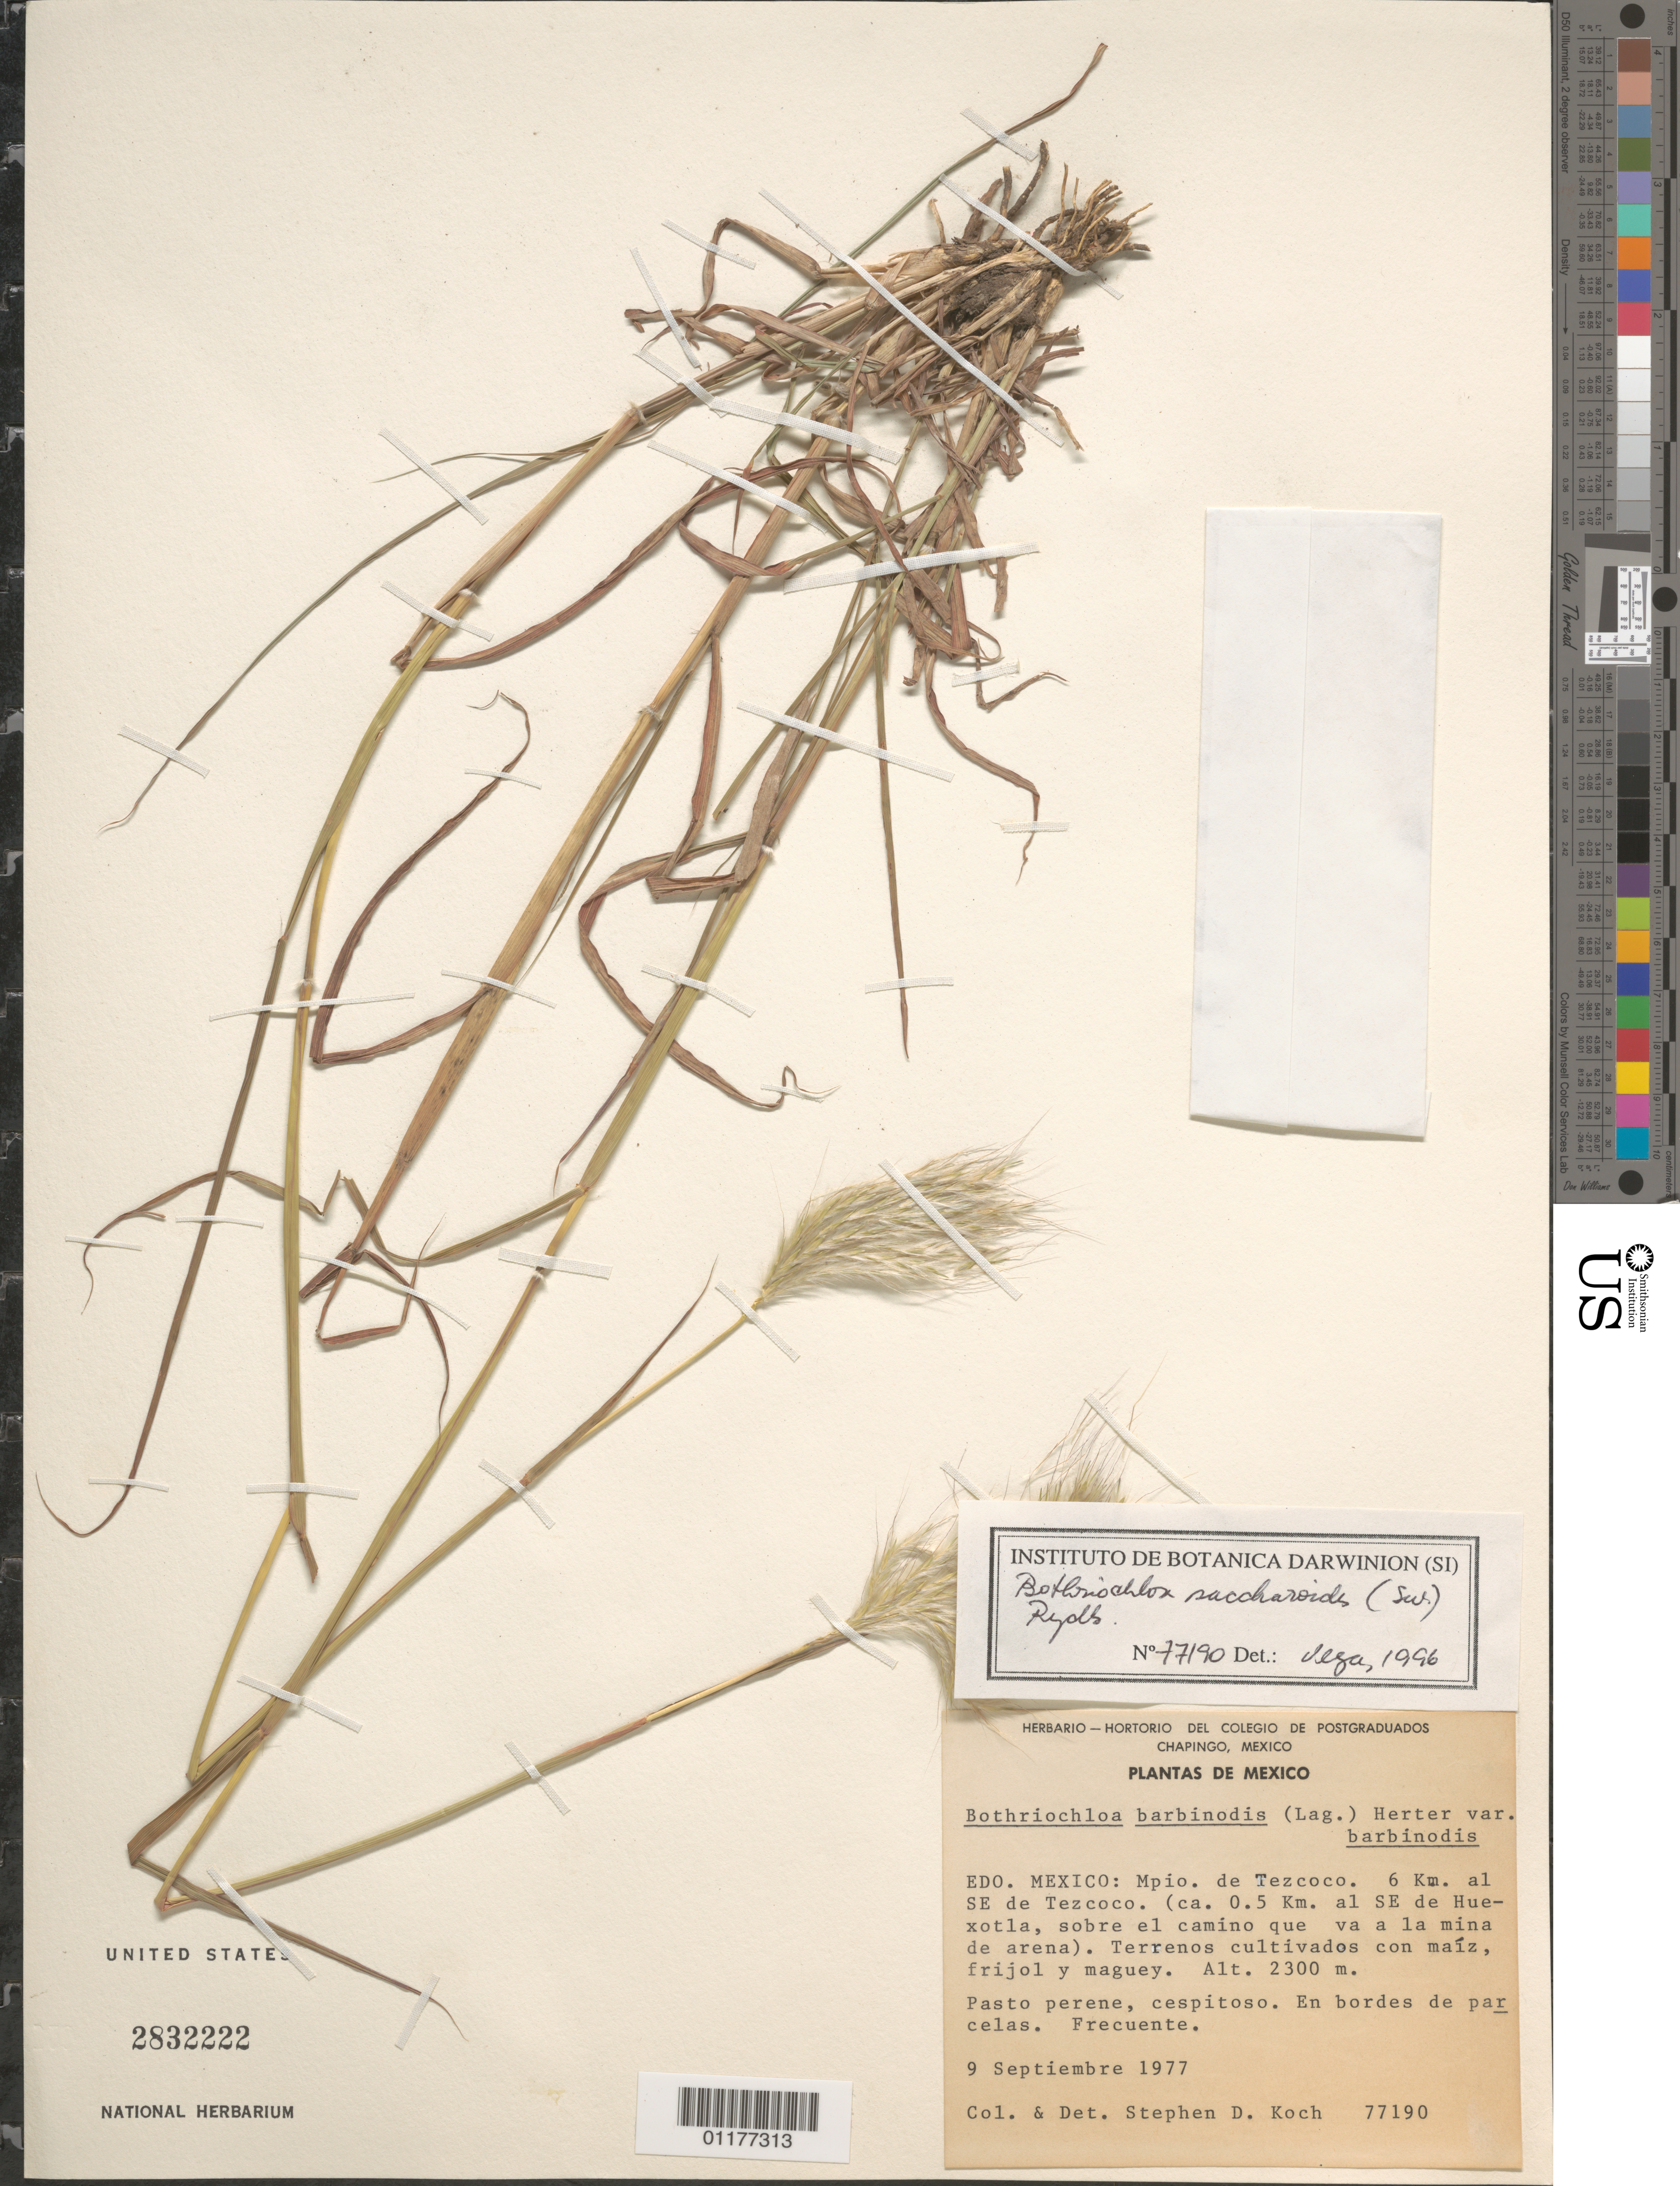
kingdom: Plantae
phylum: Tracheophyta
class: Liliopsida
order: Poales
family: Poaceae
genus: Bothriochloa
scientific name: Bothriochloa saccharoides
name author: (Sw.) Rydb.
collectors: S. D. Koch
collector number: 77190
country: Mexico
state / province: México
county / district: Tezcoco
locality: SE of Tezcoco, SE of Huexotla.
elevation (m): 2300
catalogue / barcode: US 2832222